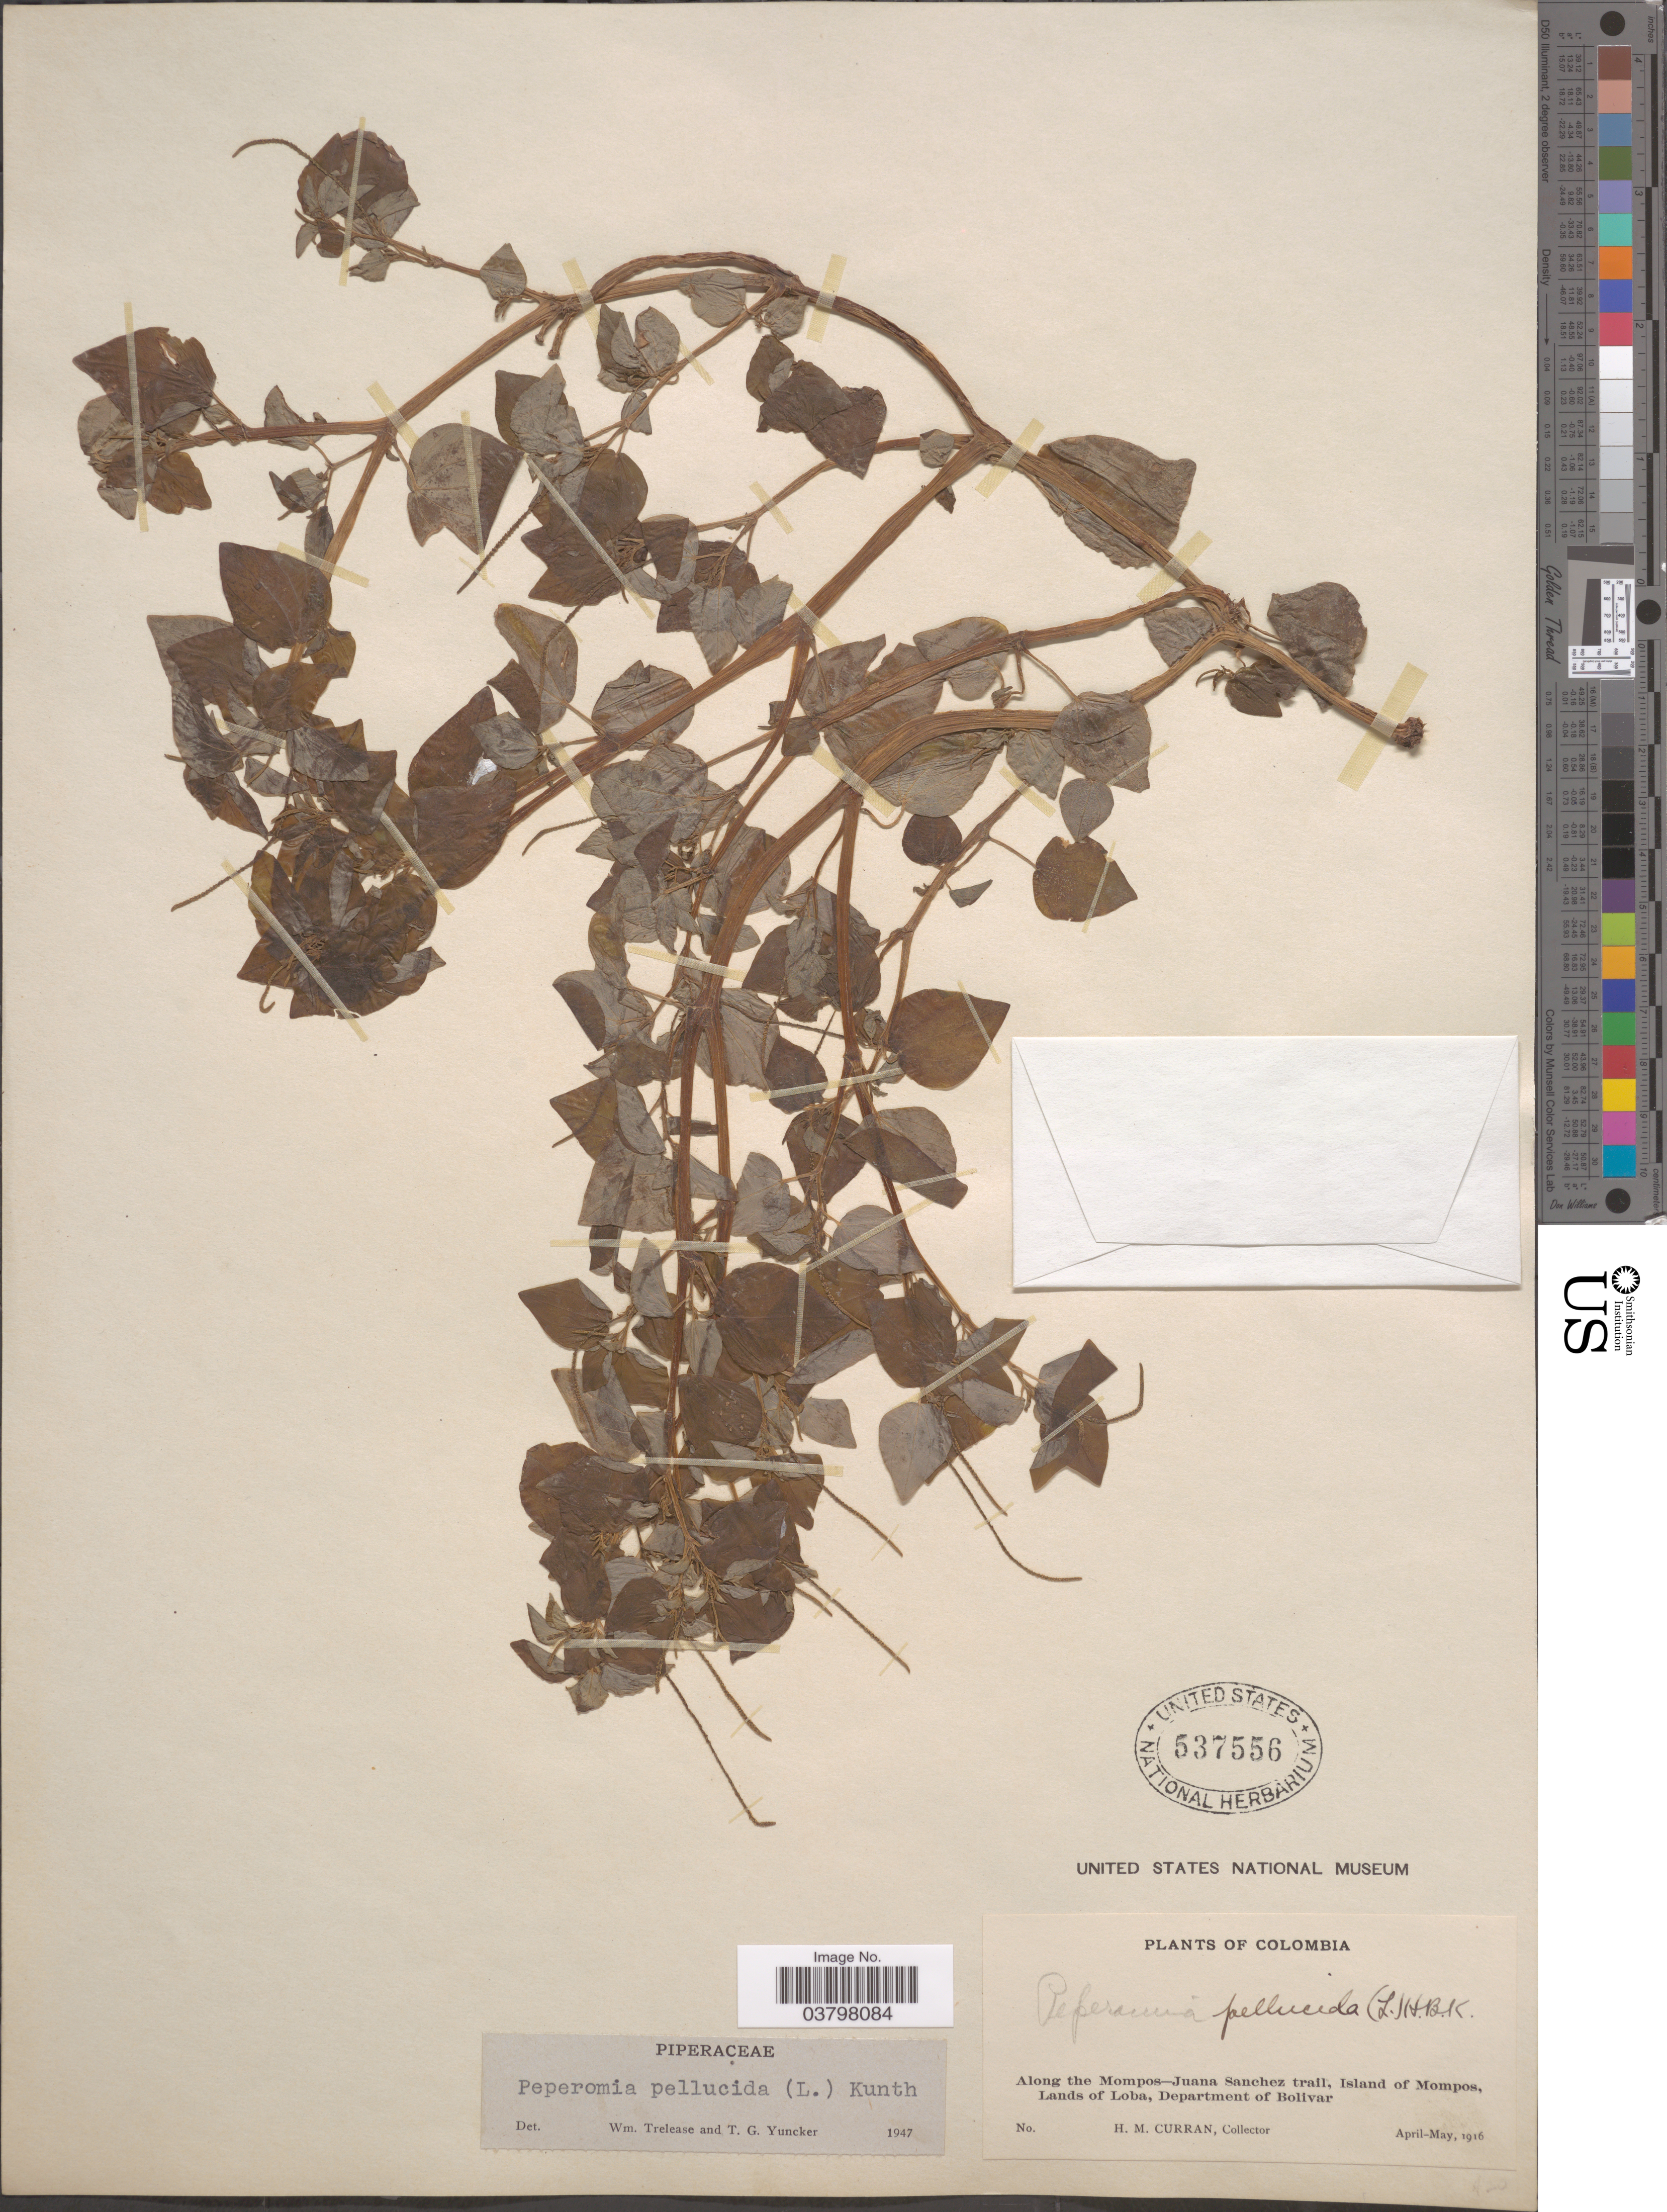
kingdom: Plantae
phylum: Tracheophyta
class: Magnoliopsida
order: Piperales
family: Piperaceae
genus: Peperomia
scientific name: Peperomia pellucida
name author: (L.) Kunth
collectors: H. M. Curran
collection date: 1916-04/1916-05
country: Colombia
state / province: Bolívar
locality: Along the Mompos-Juana Sanchez trail, Island of Mompos, Lands of Loba, Department of Bolivar.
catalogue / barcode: US 537556